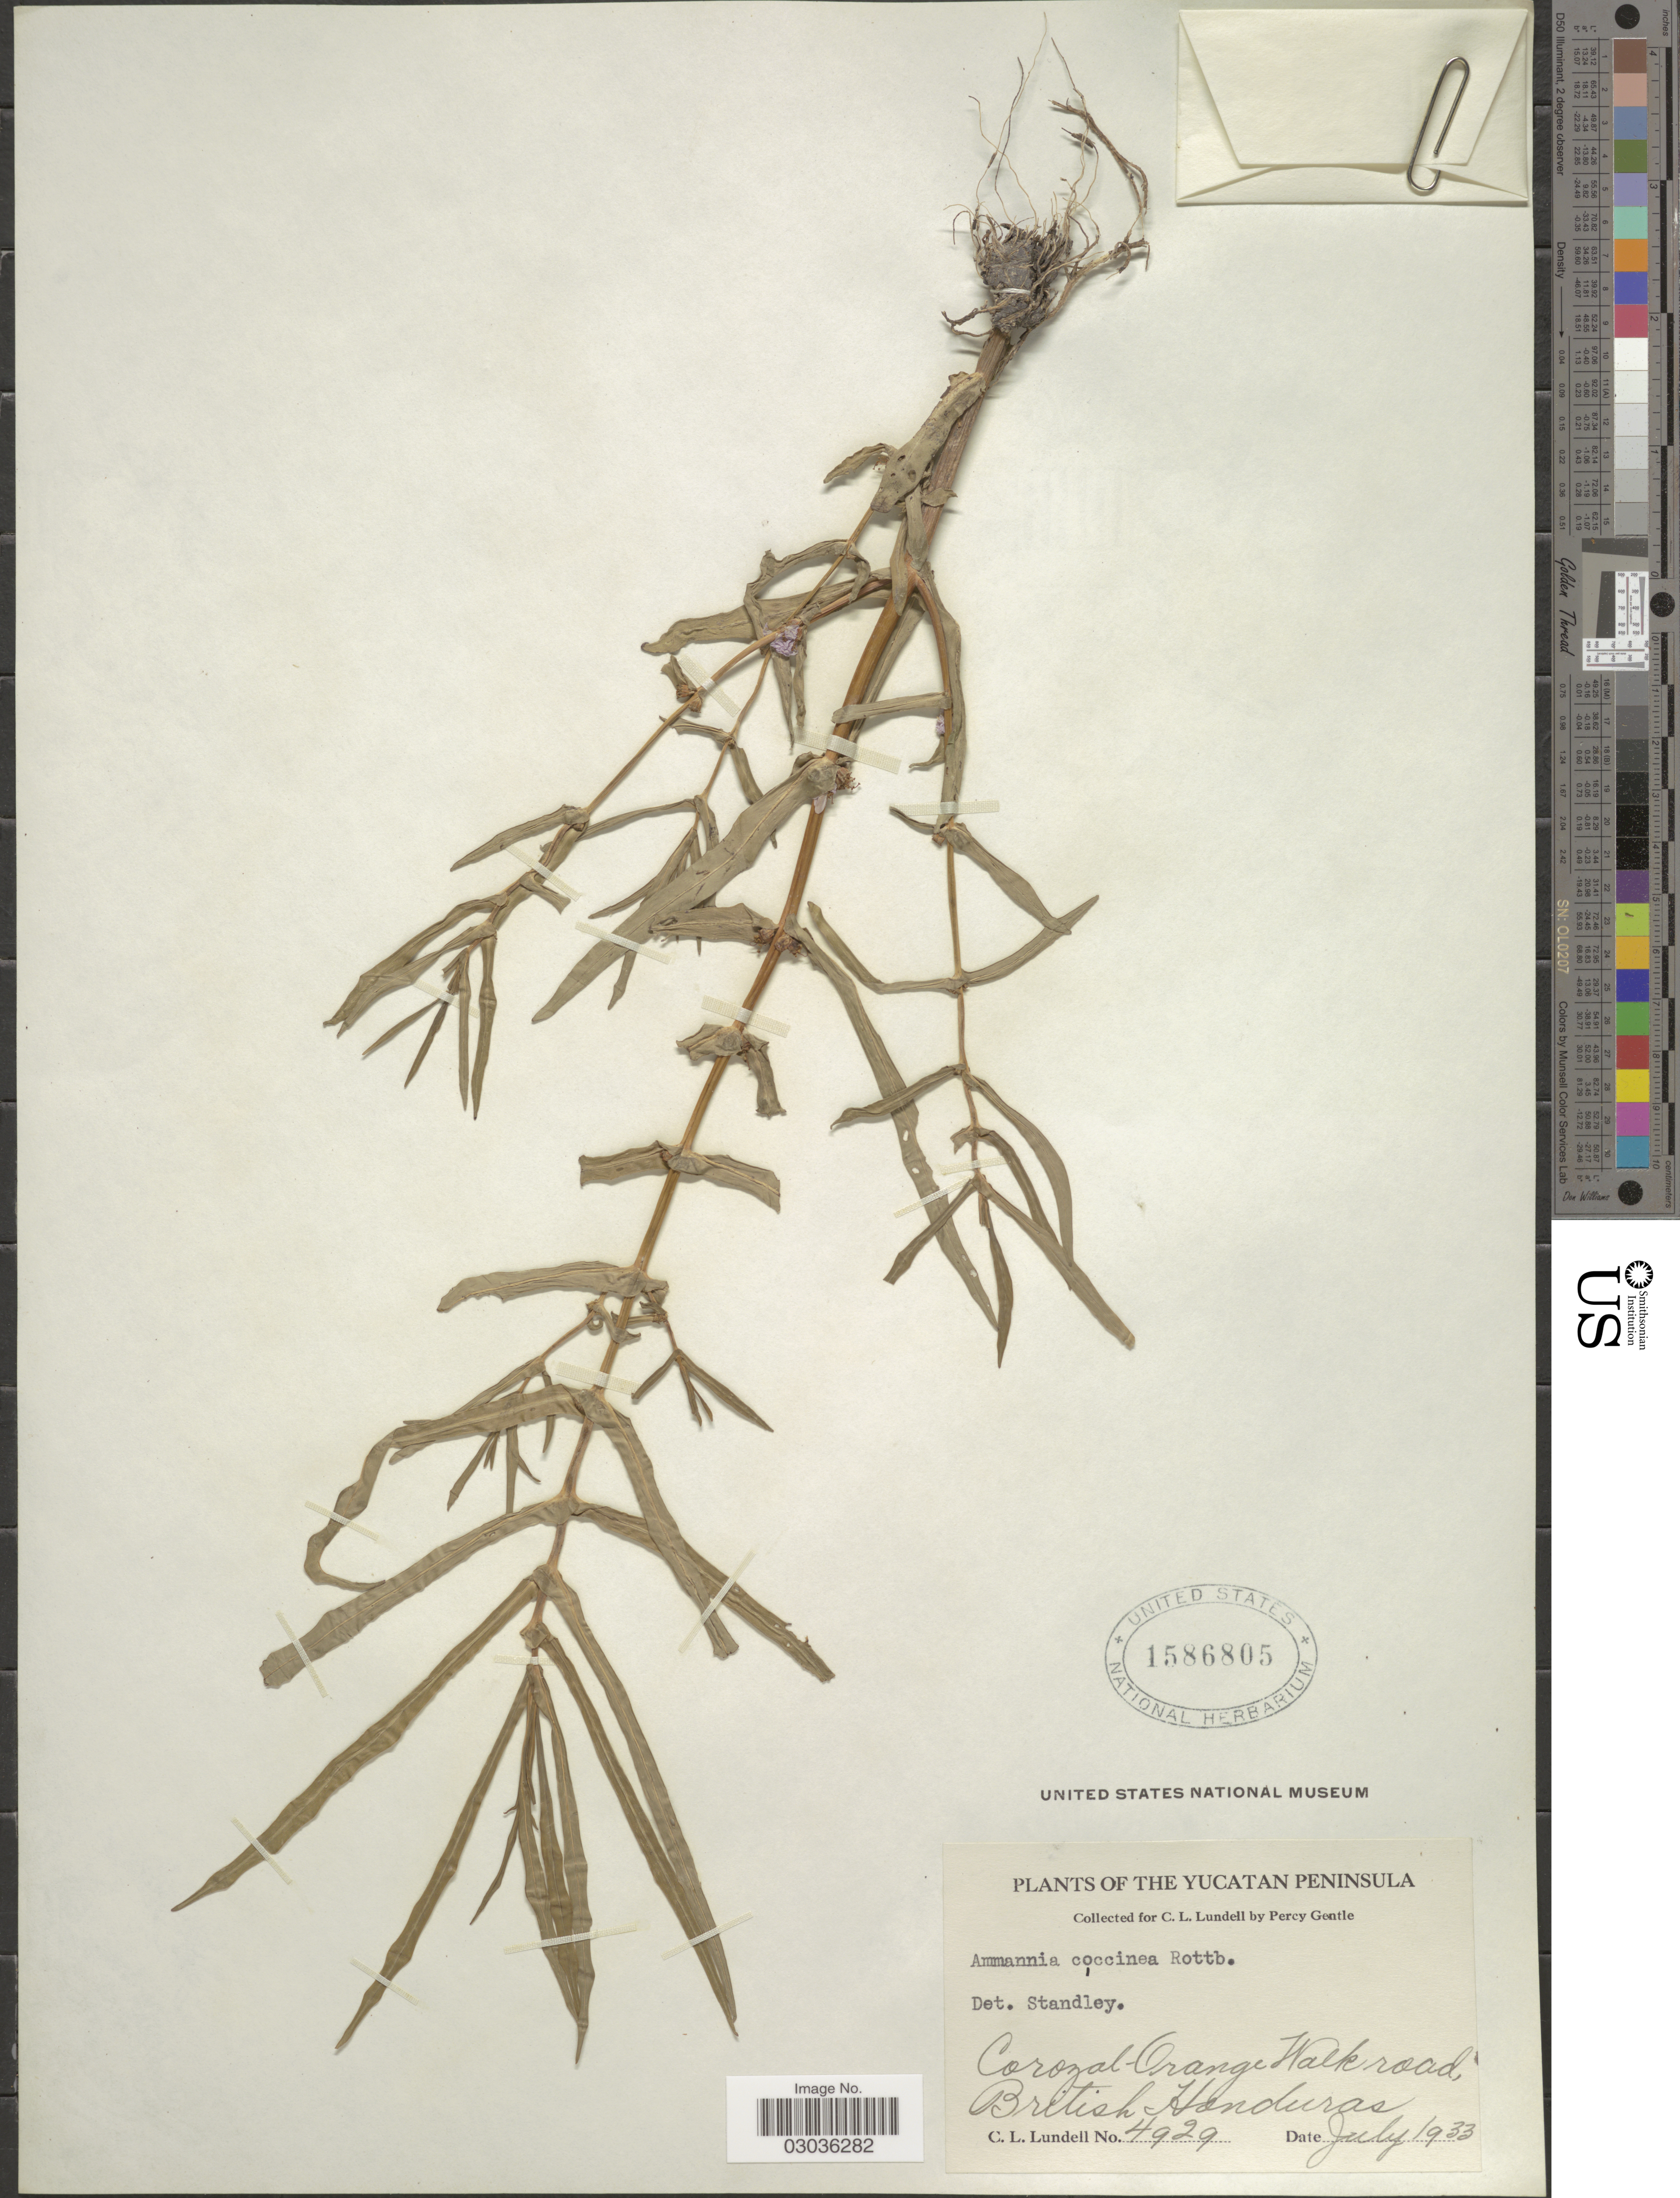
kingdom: Plantae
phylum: Tracheophyta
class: Magnoliopsida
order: Myrtales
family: Lythraceae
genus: Ammannia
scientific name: Ammannia coccinea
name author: Rottb.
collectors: C. L. Lundell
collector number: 4929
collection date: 1933-07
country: Belize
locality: Yucatan Peninsula, Corozal-Orange Walk road, British Honduras.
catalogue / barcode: US 1586805